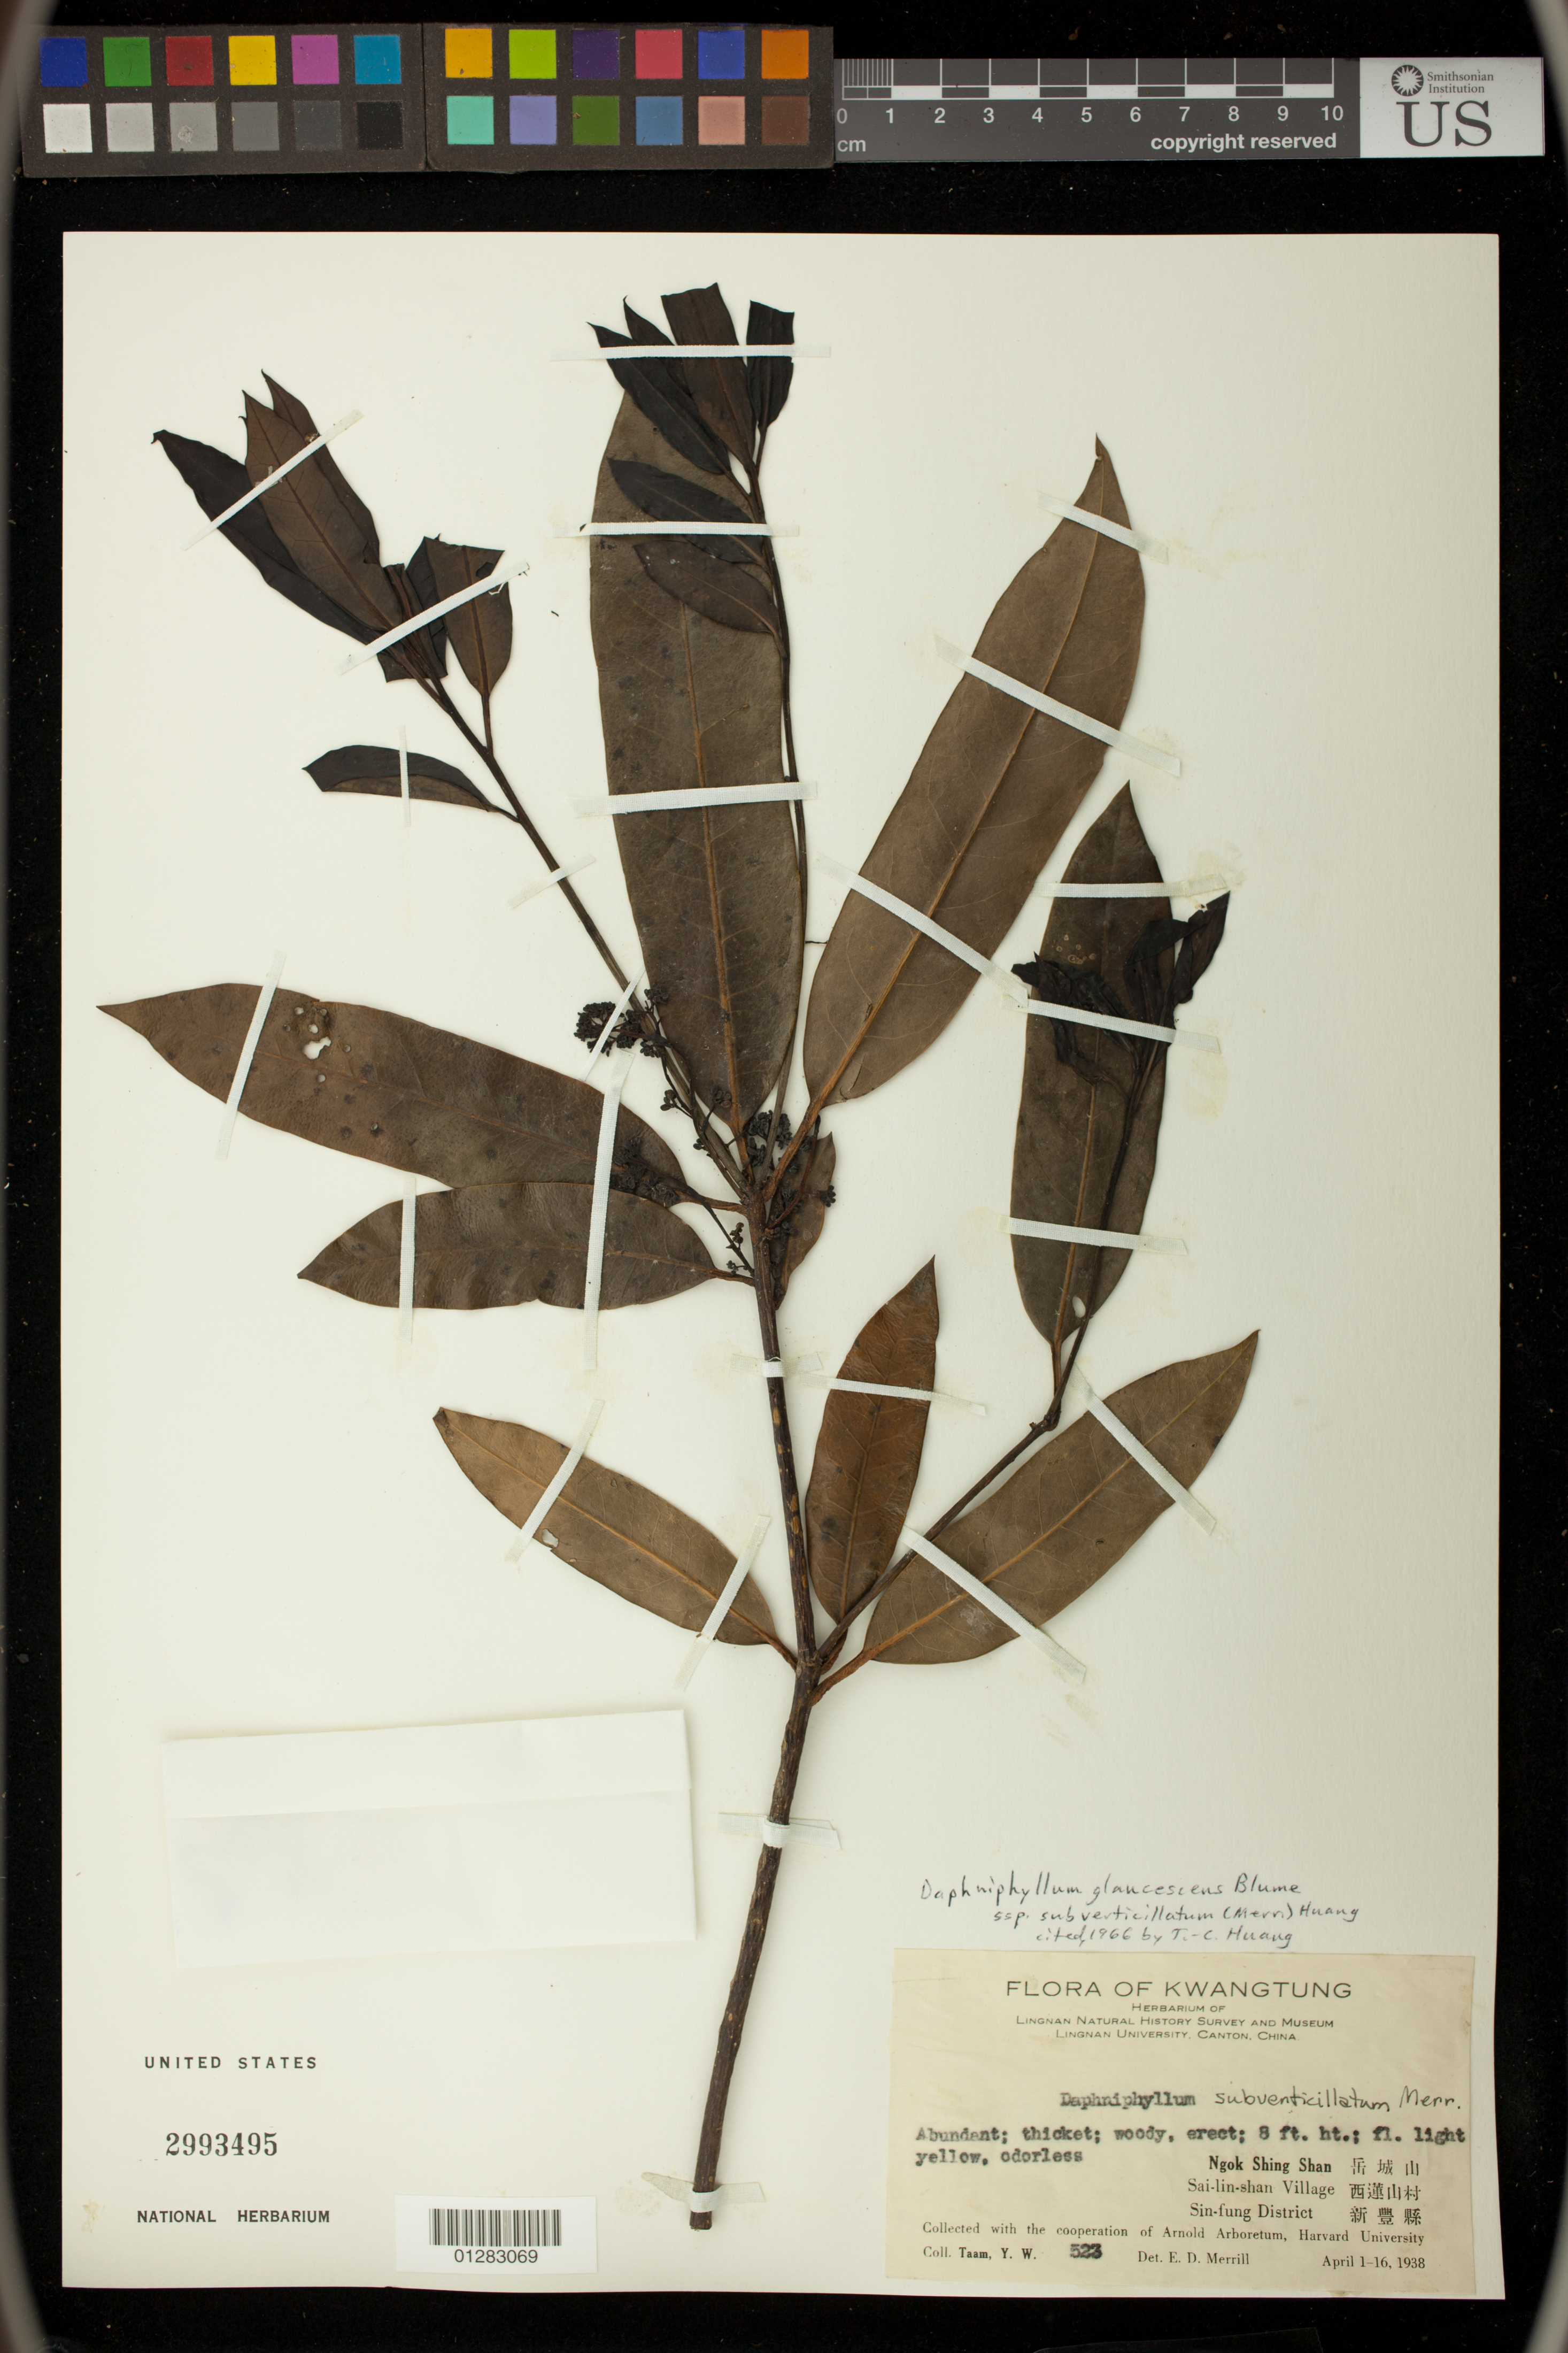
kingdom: Plantae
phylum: Tracheophyta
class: Magnoliopsida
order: Saxifragales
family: Daphniphyllaceae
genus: Daphniphyllum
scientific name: Daphniphyllum glaucescens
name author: Blume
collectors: Y. W. Taam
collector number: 523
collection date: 1938-04-01/1938-04-16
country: China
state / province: Guangdong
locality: Ngok Shing Shan, Sai-lin-shan Village, Sin-fung District, Kwangtung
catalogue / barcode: US 2993495